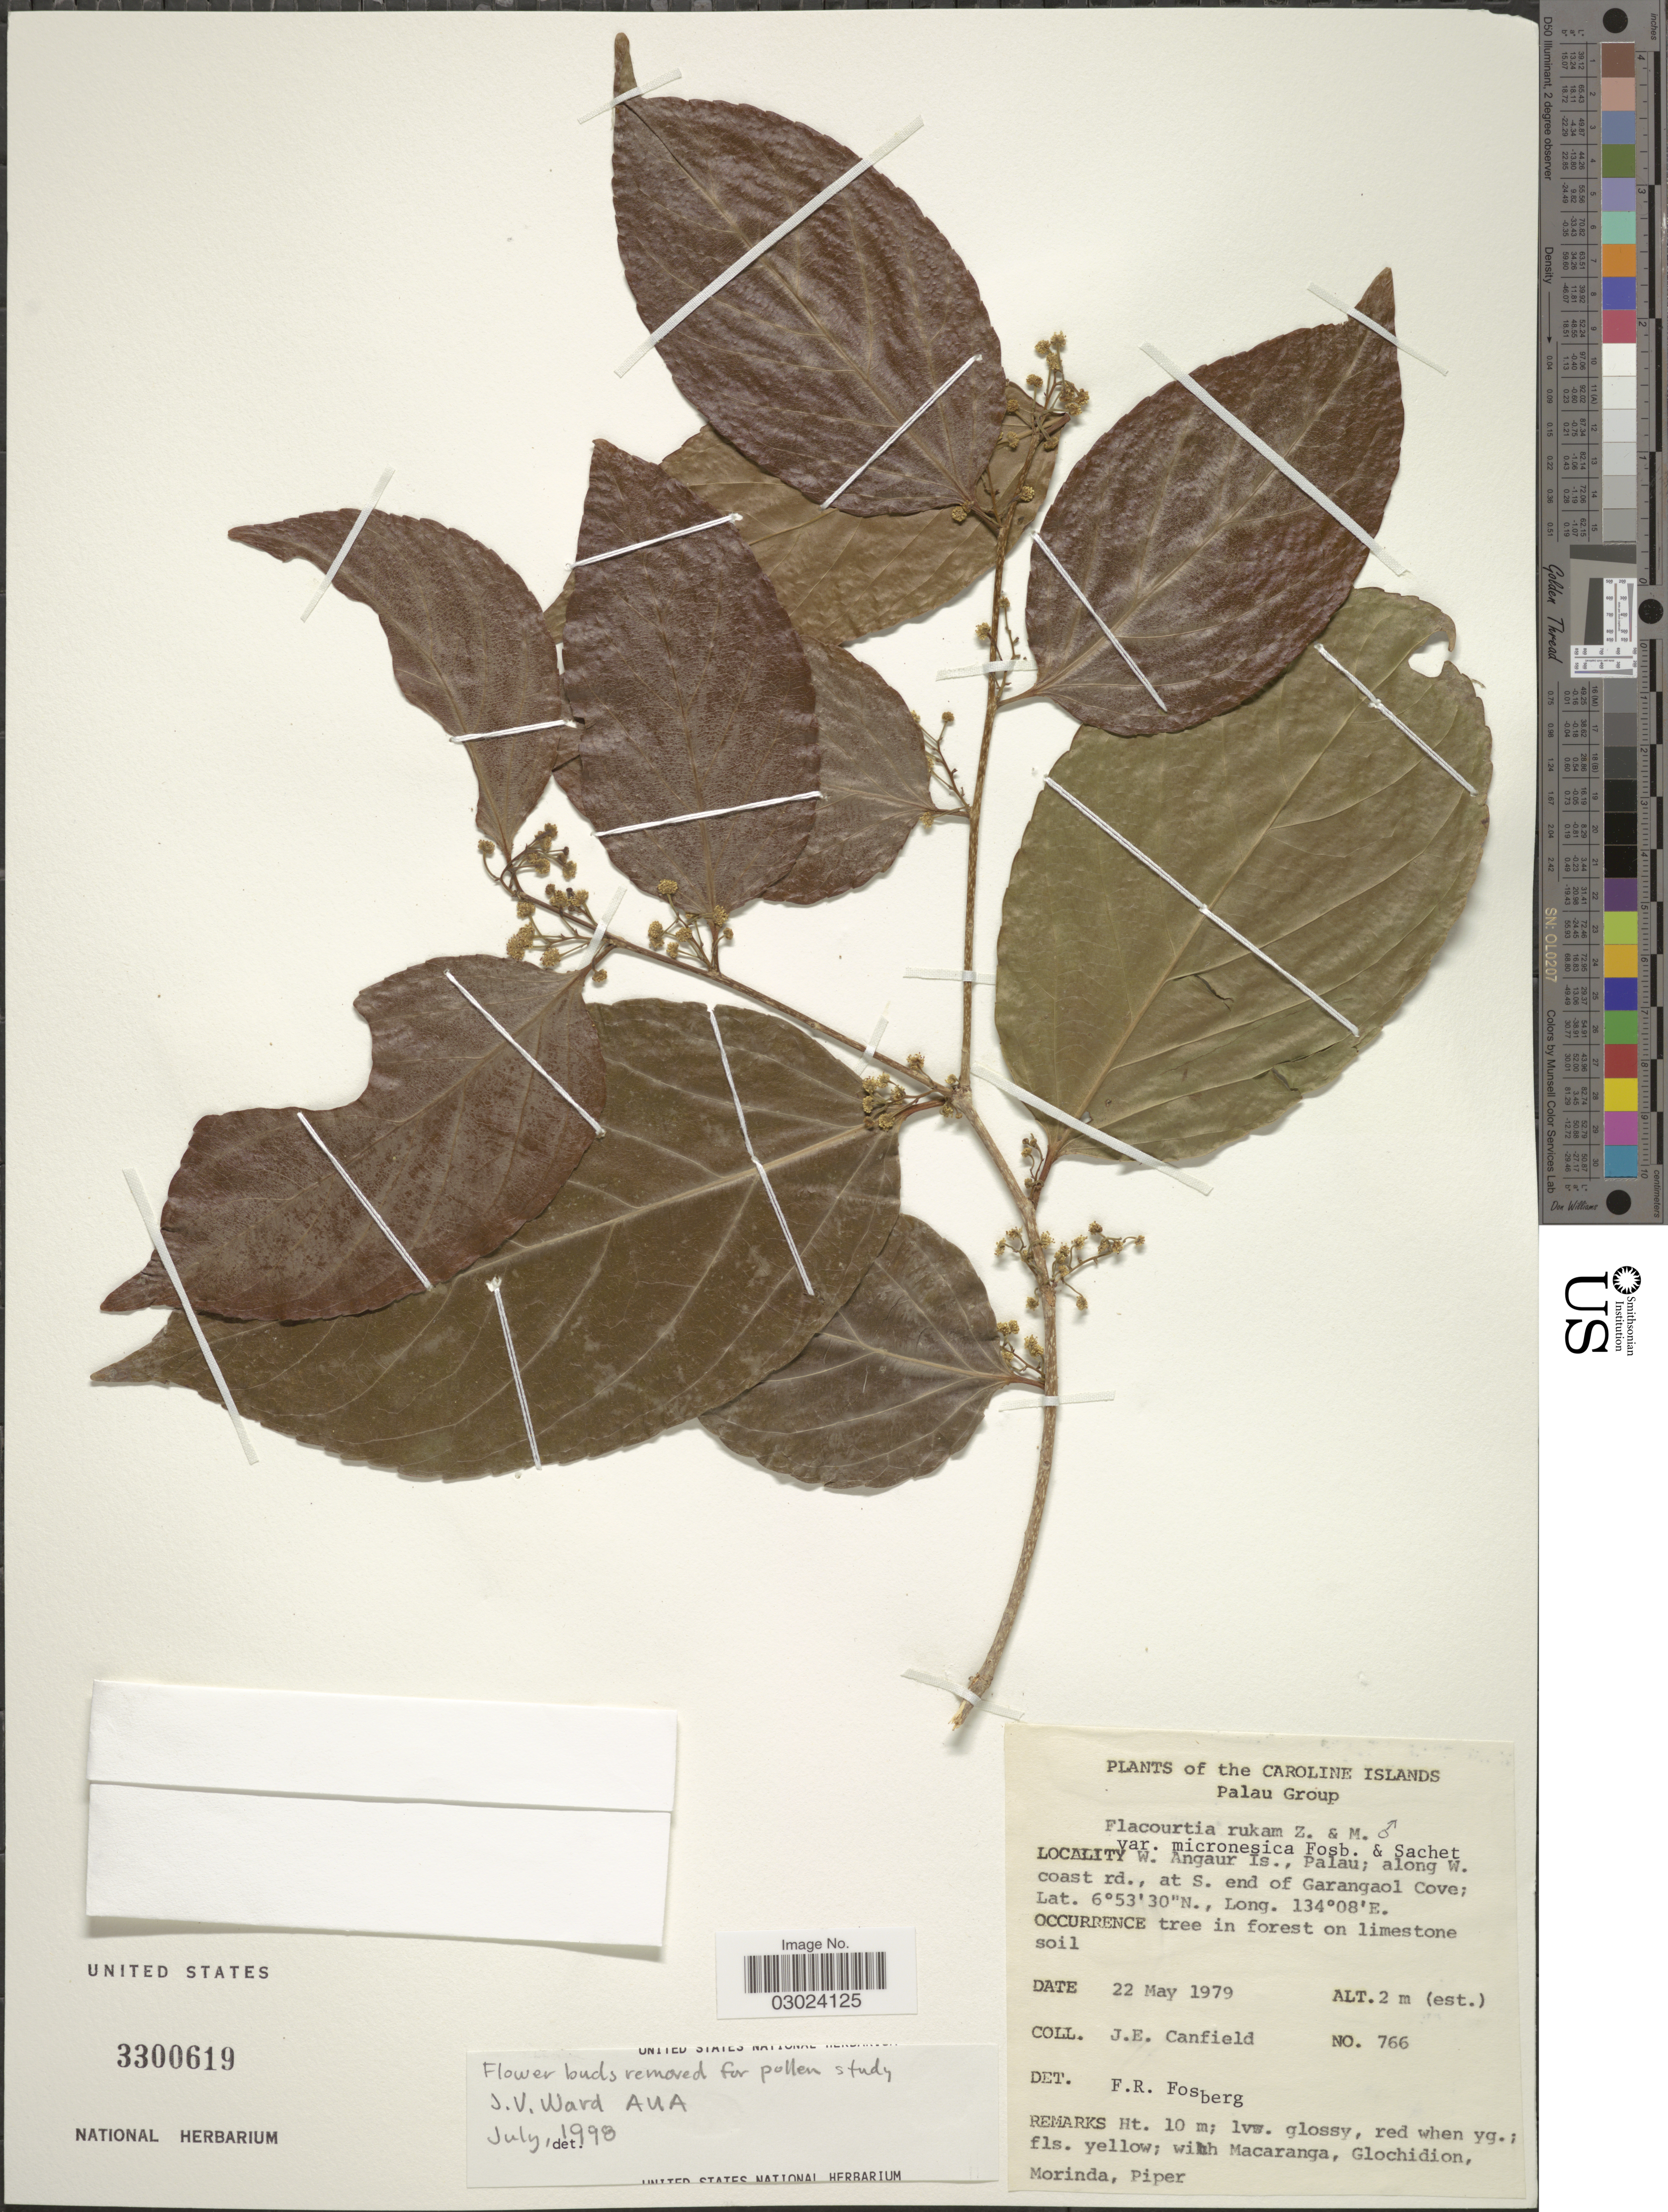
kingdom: Plantae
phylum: Tracheophyta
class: Magnoliopsida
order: Malpighiales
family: Salicaceae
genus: Flacourtia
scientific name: Flacourtia rukam var. micronesica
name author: Fosberg & Sachet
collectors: J. E. Canfield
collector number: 766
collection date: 1979-05-22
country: Palau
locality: The Caroline Islands. Palau Group. W. Angaur Is., Palau; along W. coast rd., at S. end of Garangaol Cove.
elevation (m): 2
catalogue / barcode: US 3300619